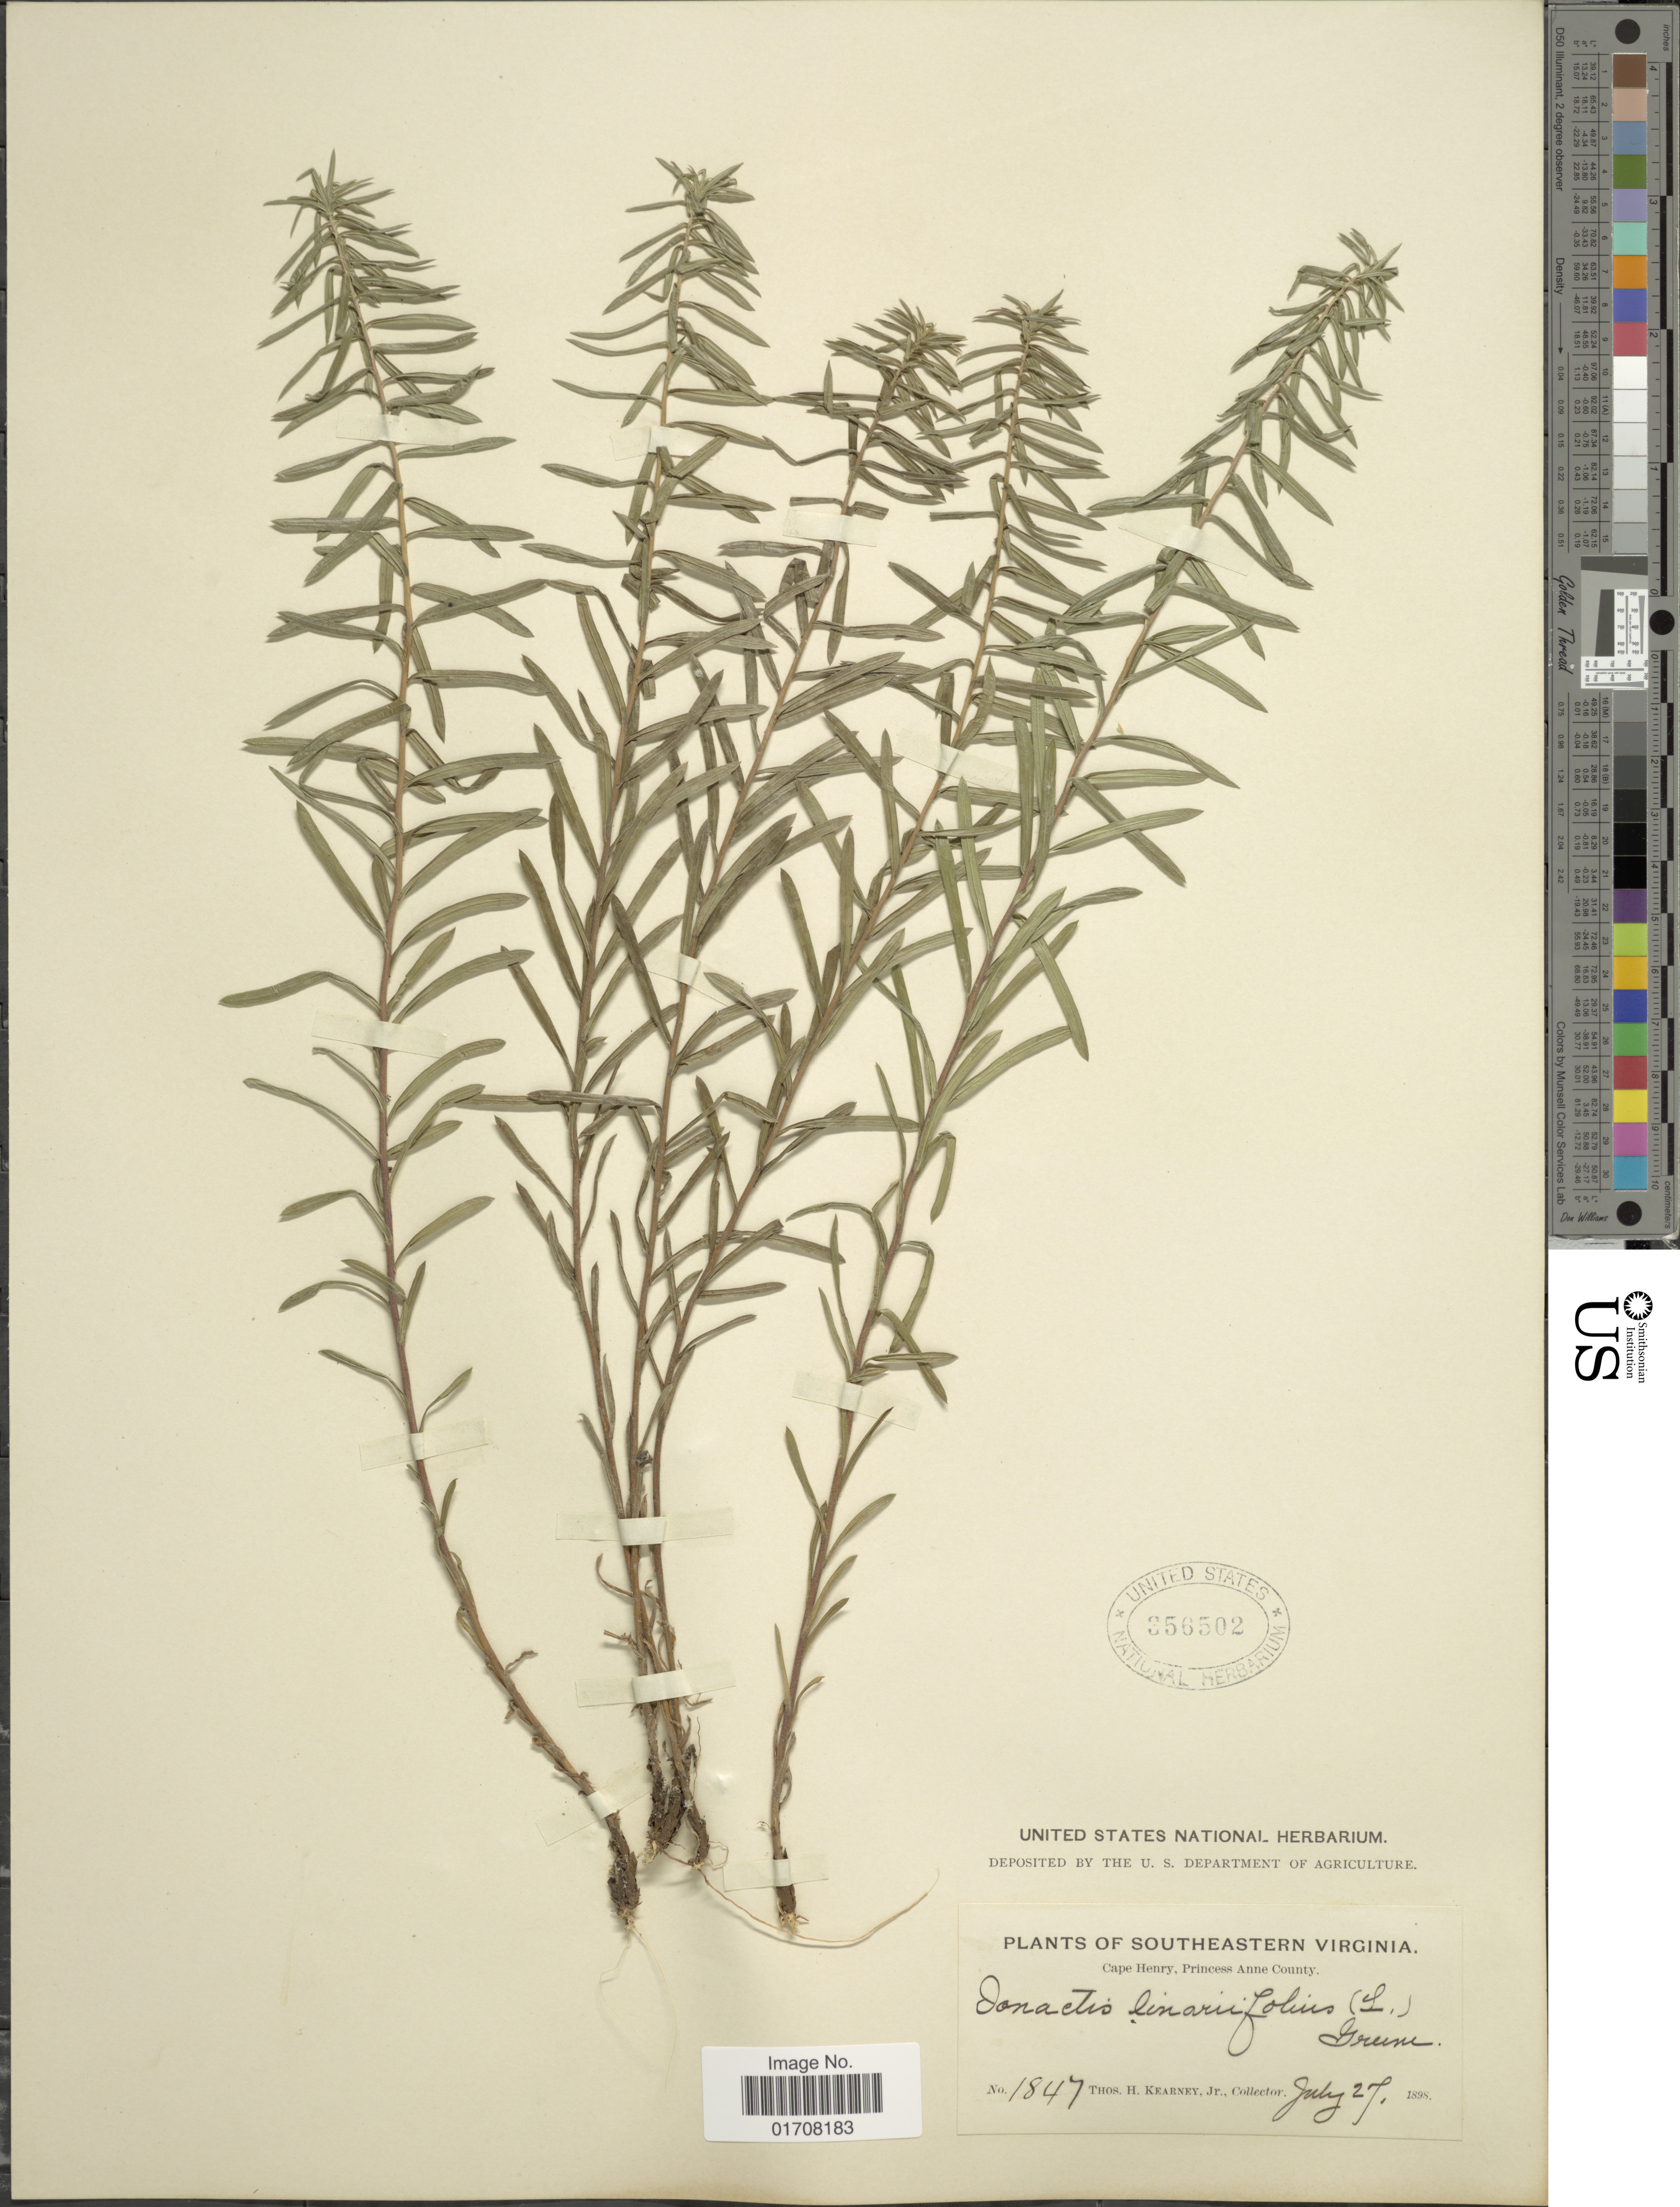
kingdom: Plantae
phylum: Tracheophyta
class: Magnoliopsida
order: Asterales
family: Asteraceae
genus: Ionactis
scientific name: Ionactis linariifolia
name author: (L.) Greene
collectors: T. H. Kearney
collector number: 1847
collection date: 1898-07-27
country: United States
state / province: Virginia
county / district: City of Virginia Beach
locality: Southeastern Virginia, Cape Henry, Princess Anne County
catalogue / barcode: US 356502